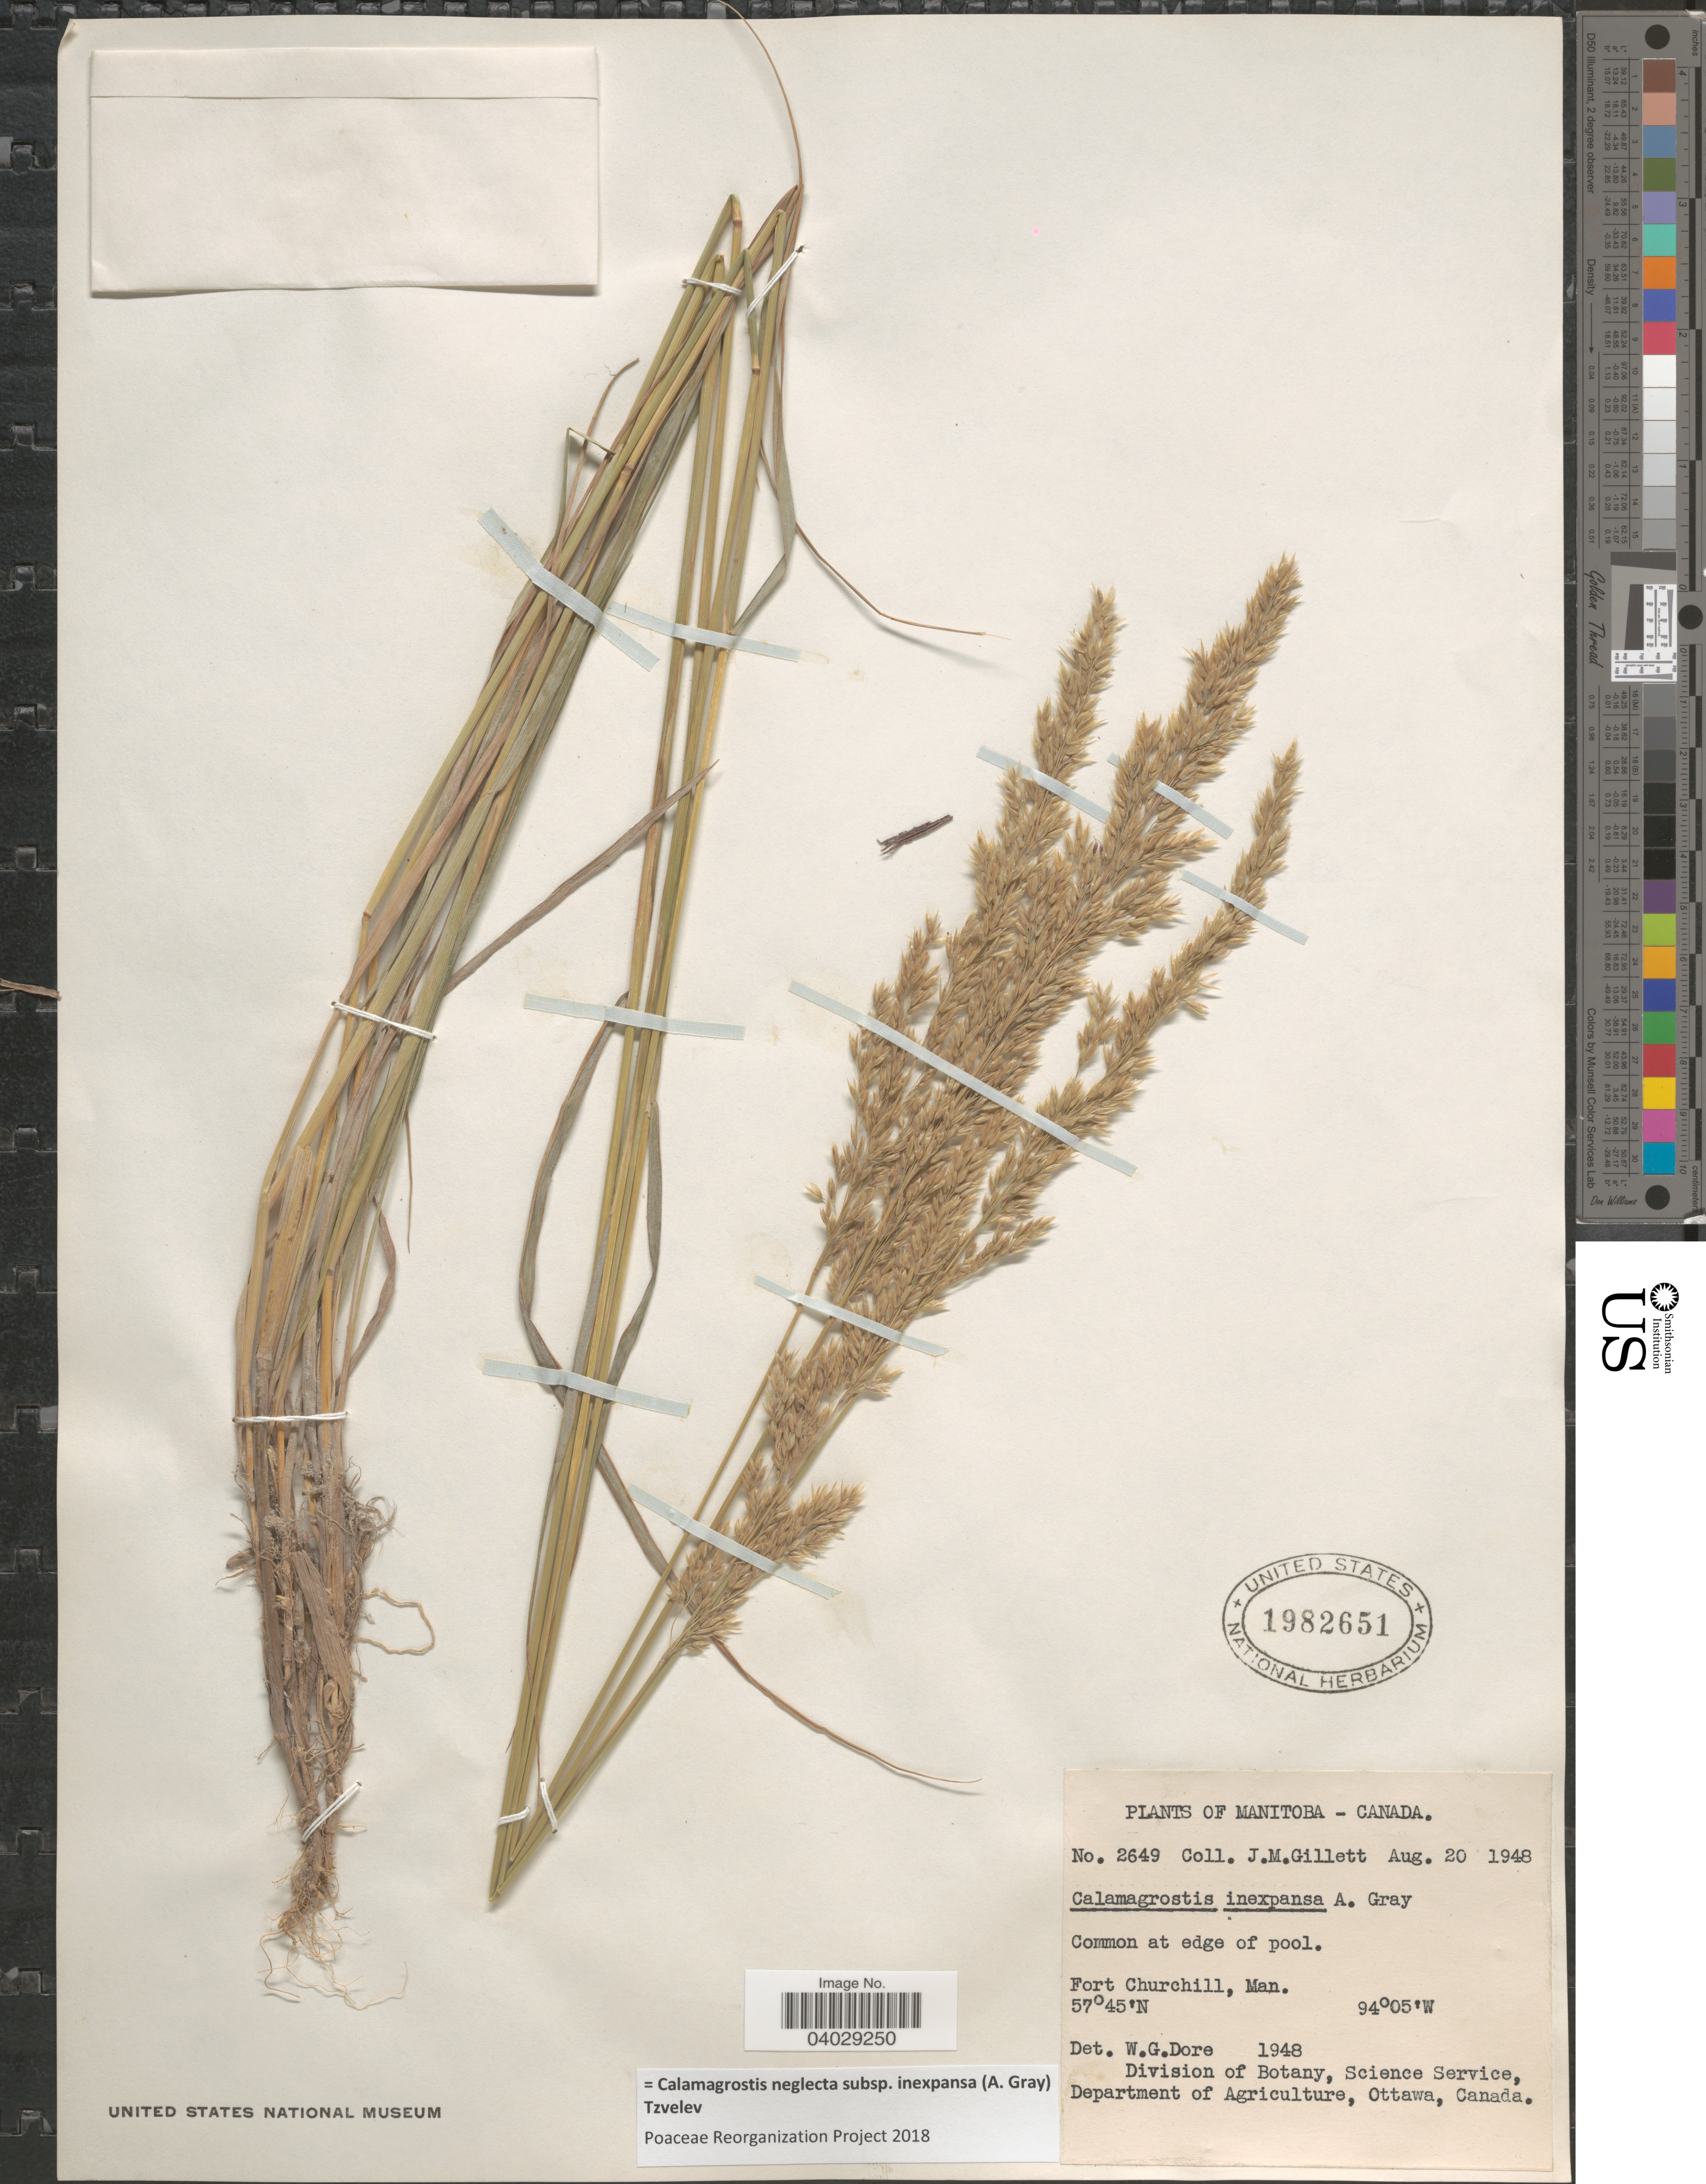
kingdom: Plantae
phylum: Tracheophyta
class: Liliopsida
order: Poales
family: Poaceae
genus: Calamagrostis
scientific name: Calamagrostis neglecta subsp. inexpansa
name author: (A. Gray) Tzvelev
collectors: J. M. Gillett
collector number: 2649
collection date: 1948-08-20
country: Canada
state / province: Manitoba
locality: Fort Churchill.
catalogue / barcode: US 1982651